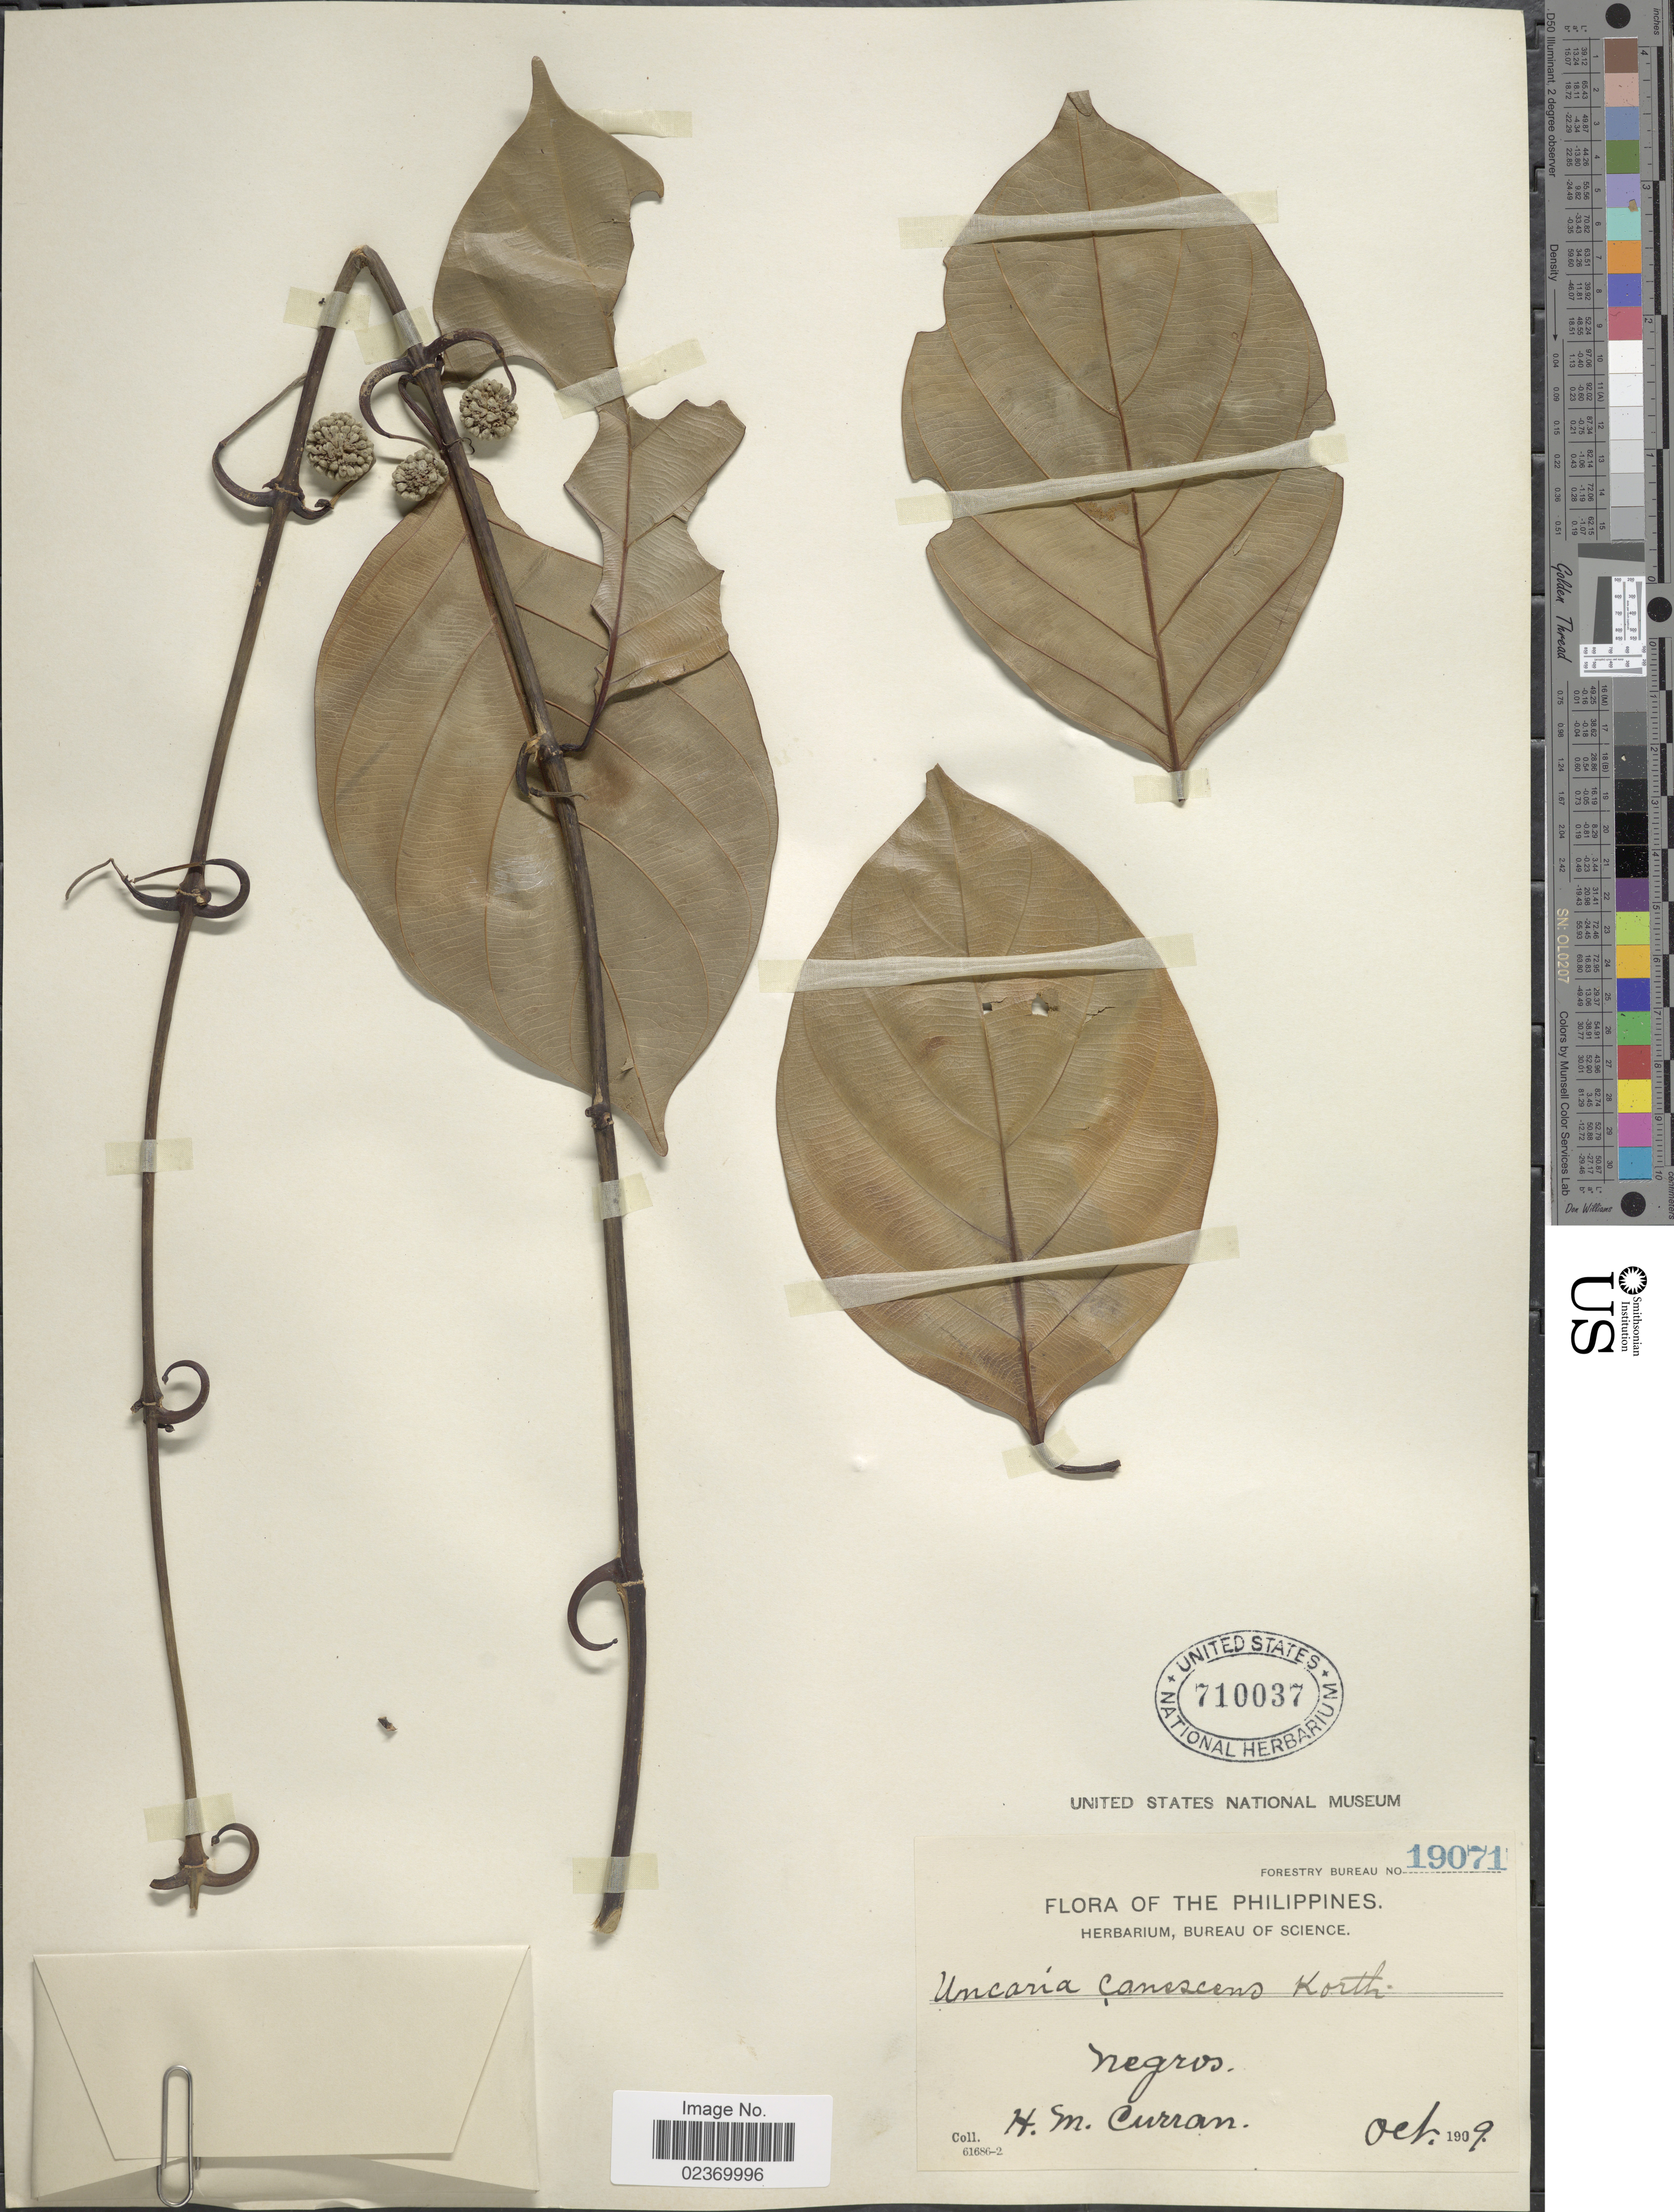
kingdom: Plantae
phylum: Tracheophyta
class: Magnoliopsida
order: Gentianales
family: Rubiaceae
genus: Uncaria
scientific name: Uncaria sp.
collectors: H. M. Curran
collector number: Forestry Bureau 19071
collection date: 1909-10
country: Philippines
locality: Negros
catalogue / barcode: US 710037